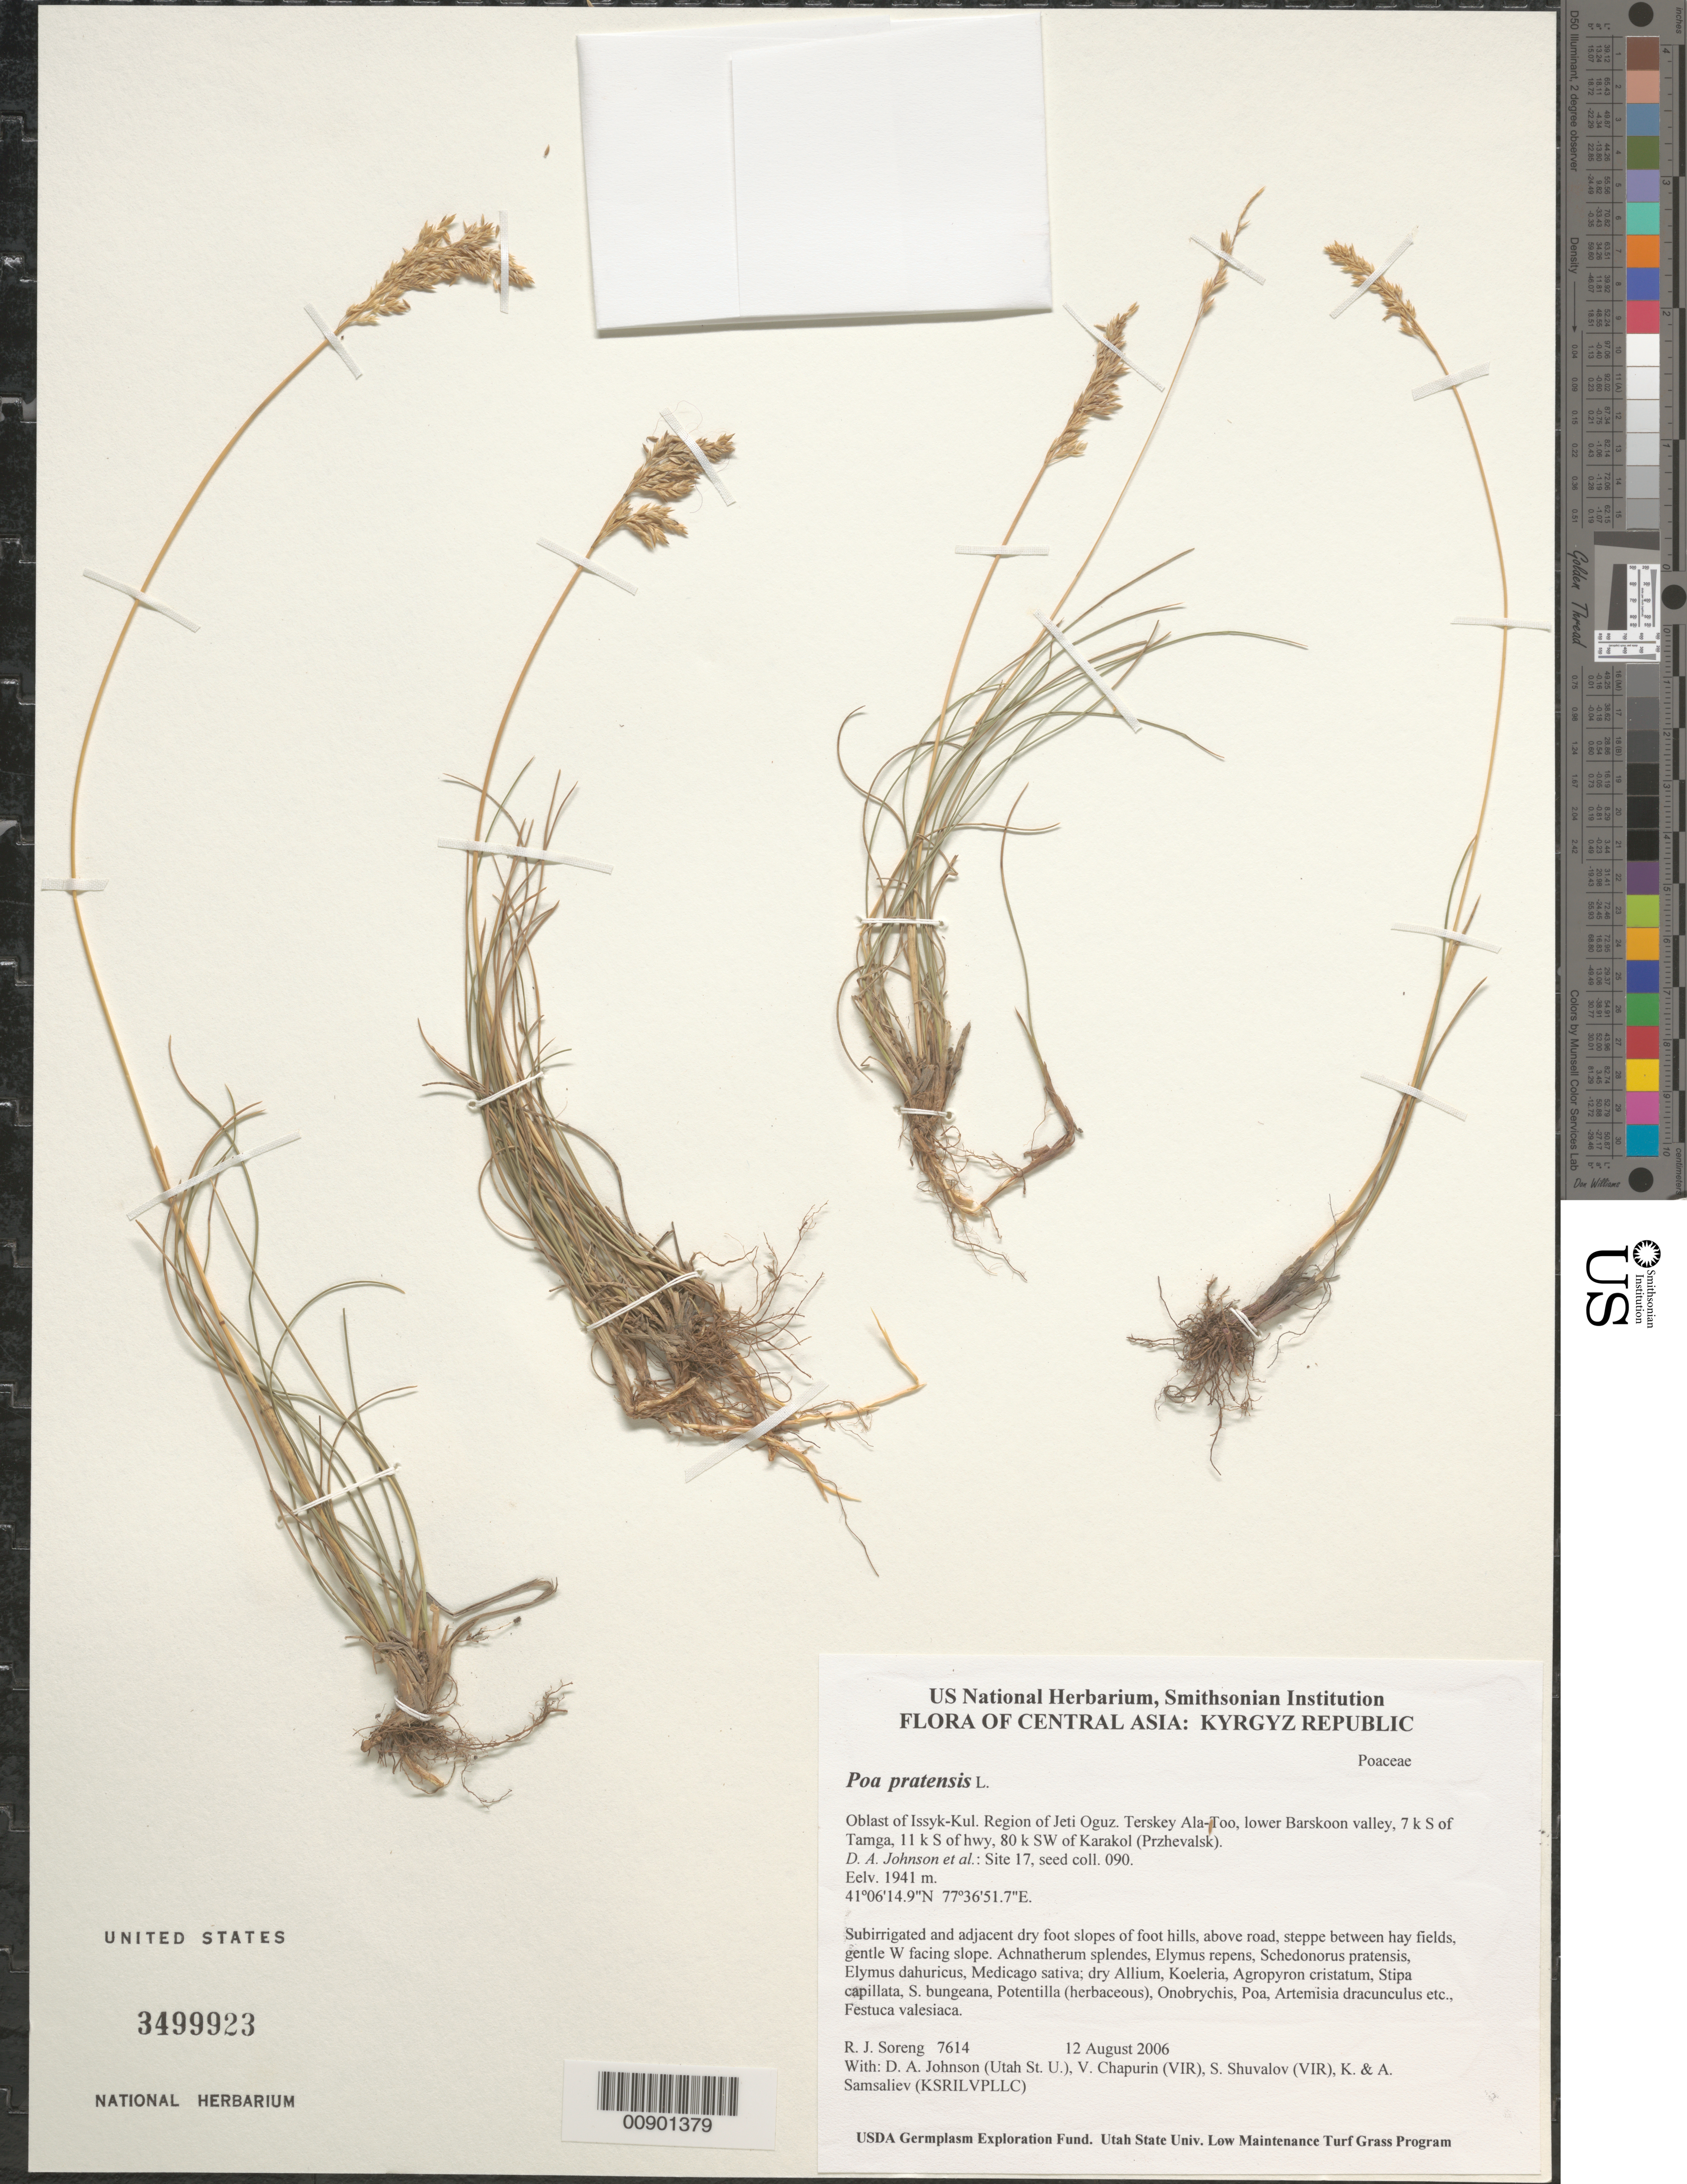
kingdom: Plantae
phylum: Tracheophyta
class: Liliopsida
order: Poales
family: Poaceae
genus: Poa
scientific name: Poa pratensis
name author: L.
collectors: R. J. Soreng, D. Johnson, S. Shuvalov, V. Chapurin, K. Samsaliev & A. Samsaliev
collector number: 7614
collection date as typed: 12 Aug 2006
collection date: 2006-08-12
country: Kyrgyzstan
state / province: Ysyk-Kol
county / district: Jeti Oguz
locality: Terskey Ala-Too, lower Barskoon valley, 7 km S of Tamga, 11 km S of hwy, 80 km SW of Karakol (Przhevalsk).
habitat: Subirrigated and adjacent dry foot slopes of foot hills, above road, steppe between hay fields, gentle W facing slope.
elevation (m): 1941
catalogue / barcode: US 3499614